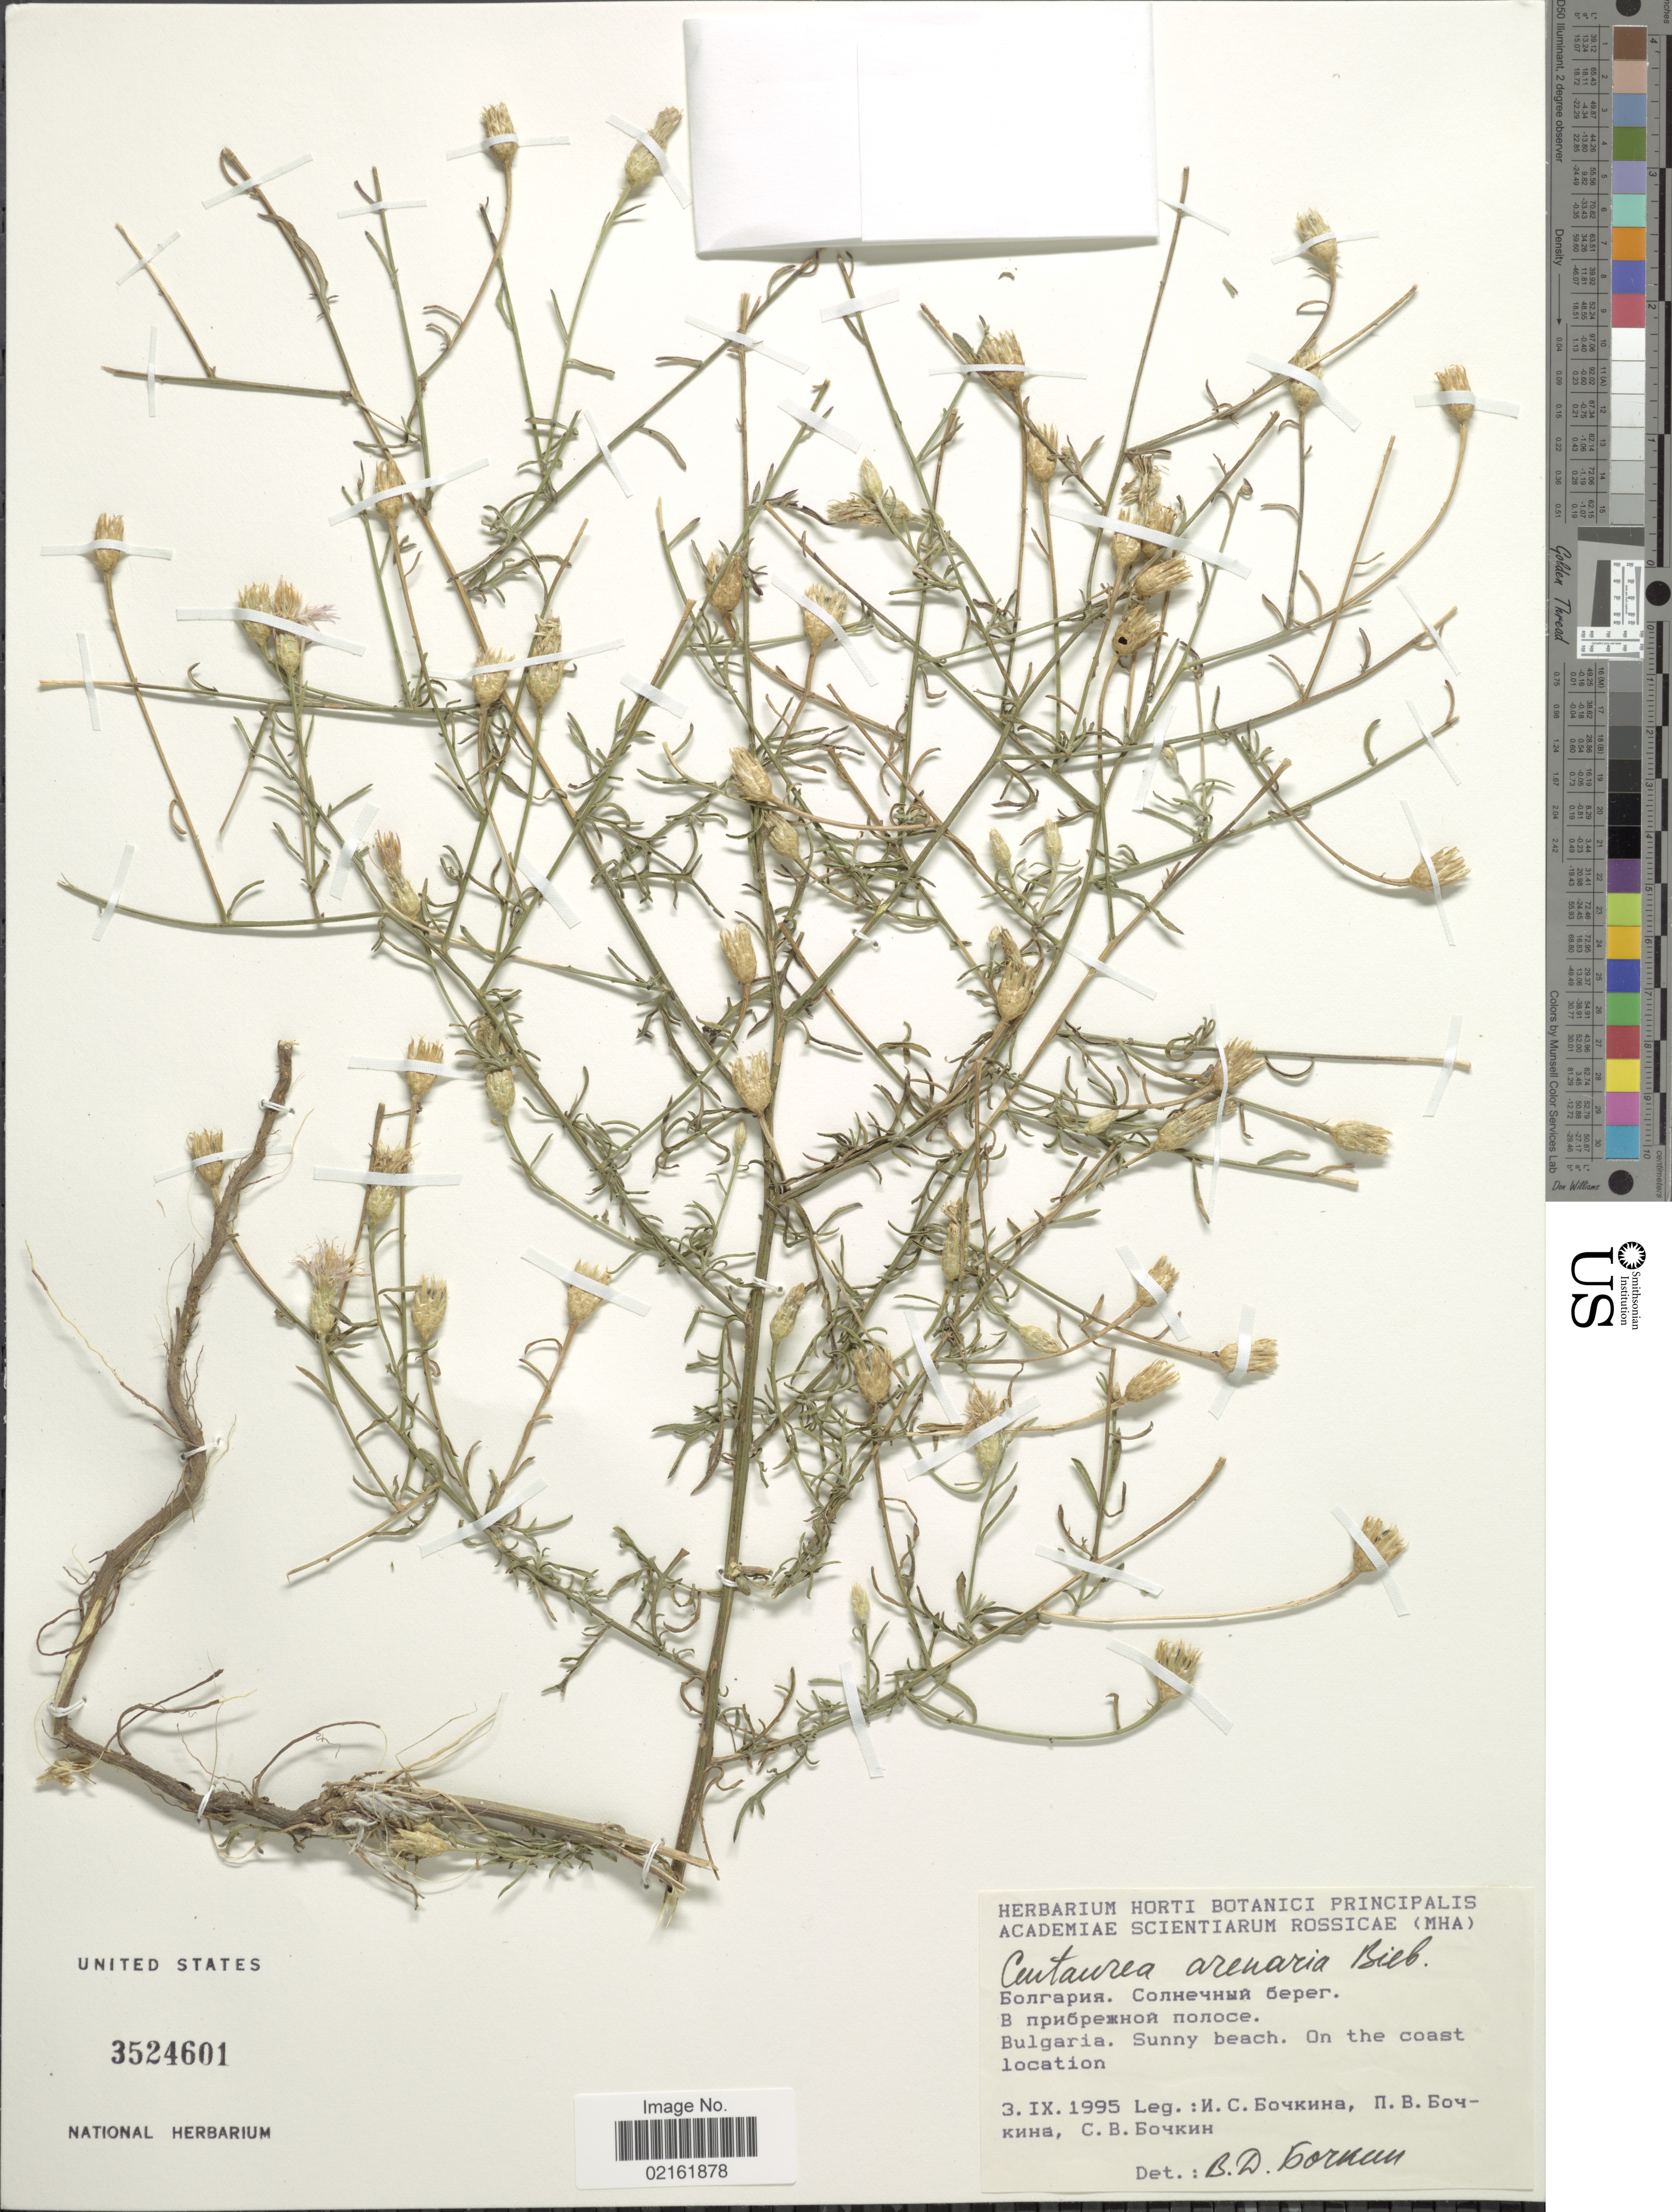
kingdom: Plantae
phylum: Tracheophyta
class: Magnoliopsida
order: Asterales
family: Asteraceae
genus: Centaurea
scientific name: Centaurea arenaria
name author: M. Bieb.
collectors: Collector illegible, Collector illegible & Collector illegible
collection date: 1995-09-03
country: Bulgaria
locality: Sunny beach, on the coast location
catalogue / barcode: US 3524601